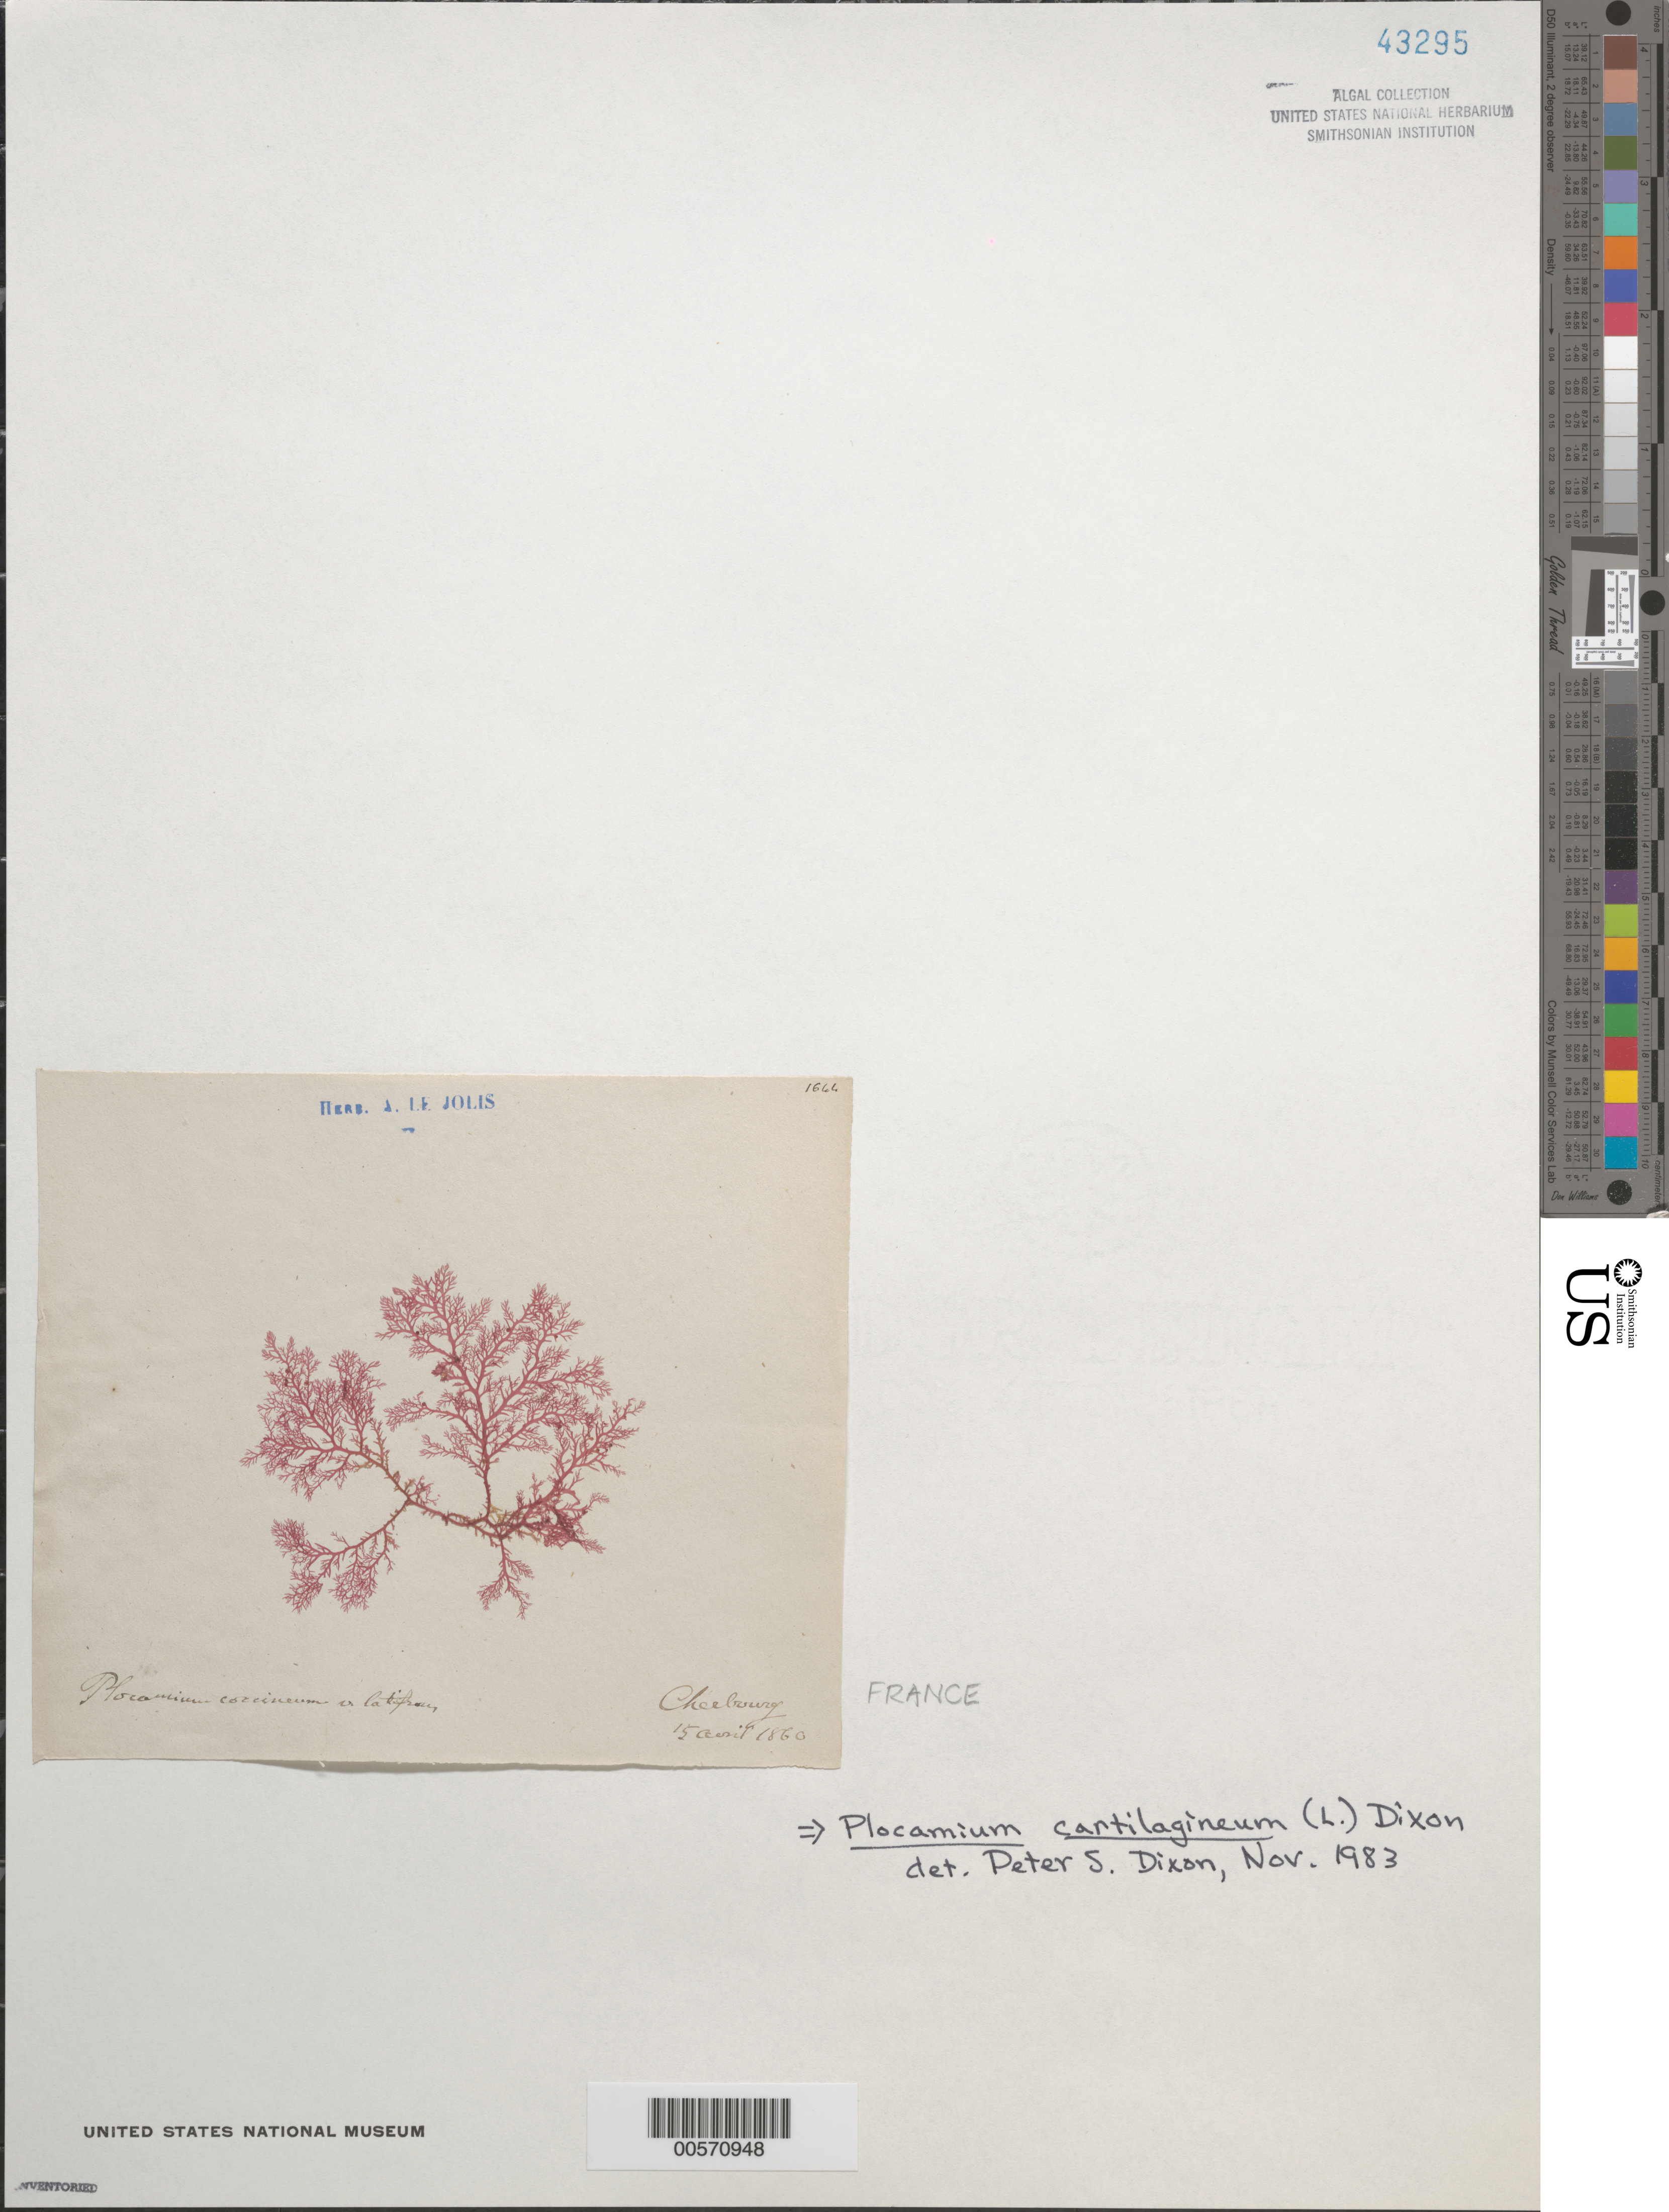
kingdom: Plantae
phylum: Rhodophyta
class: Florideophyceae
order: Plocamiales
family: Plocamiaceae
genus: Plocamium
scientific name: Plocamium cartilagineum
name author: (L.) P.S. Dixon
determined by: Dixon, P. S.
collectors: Le Jolis, A. F. (herbarium)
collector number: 1644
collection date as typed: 15 Apr 1860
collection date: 1860-04-15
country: France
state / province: Normandie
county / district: Manche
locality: Cherbourg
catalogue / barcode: US 43295